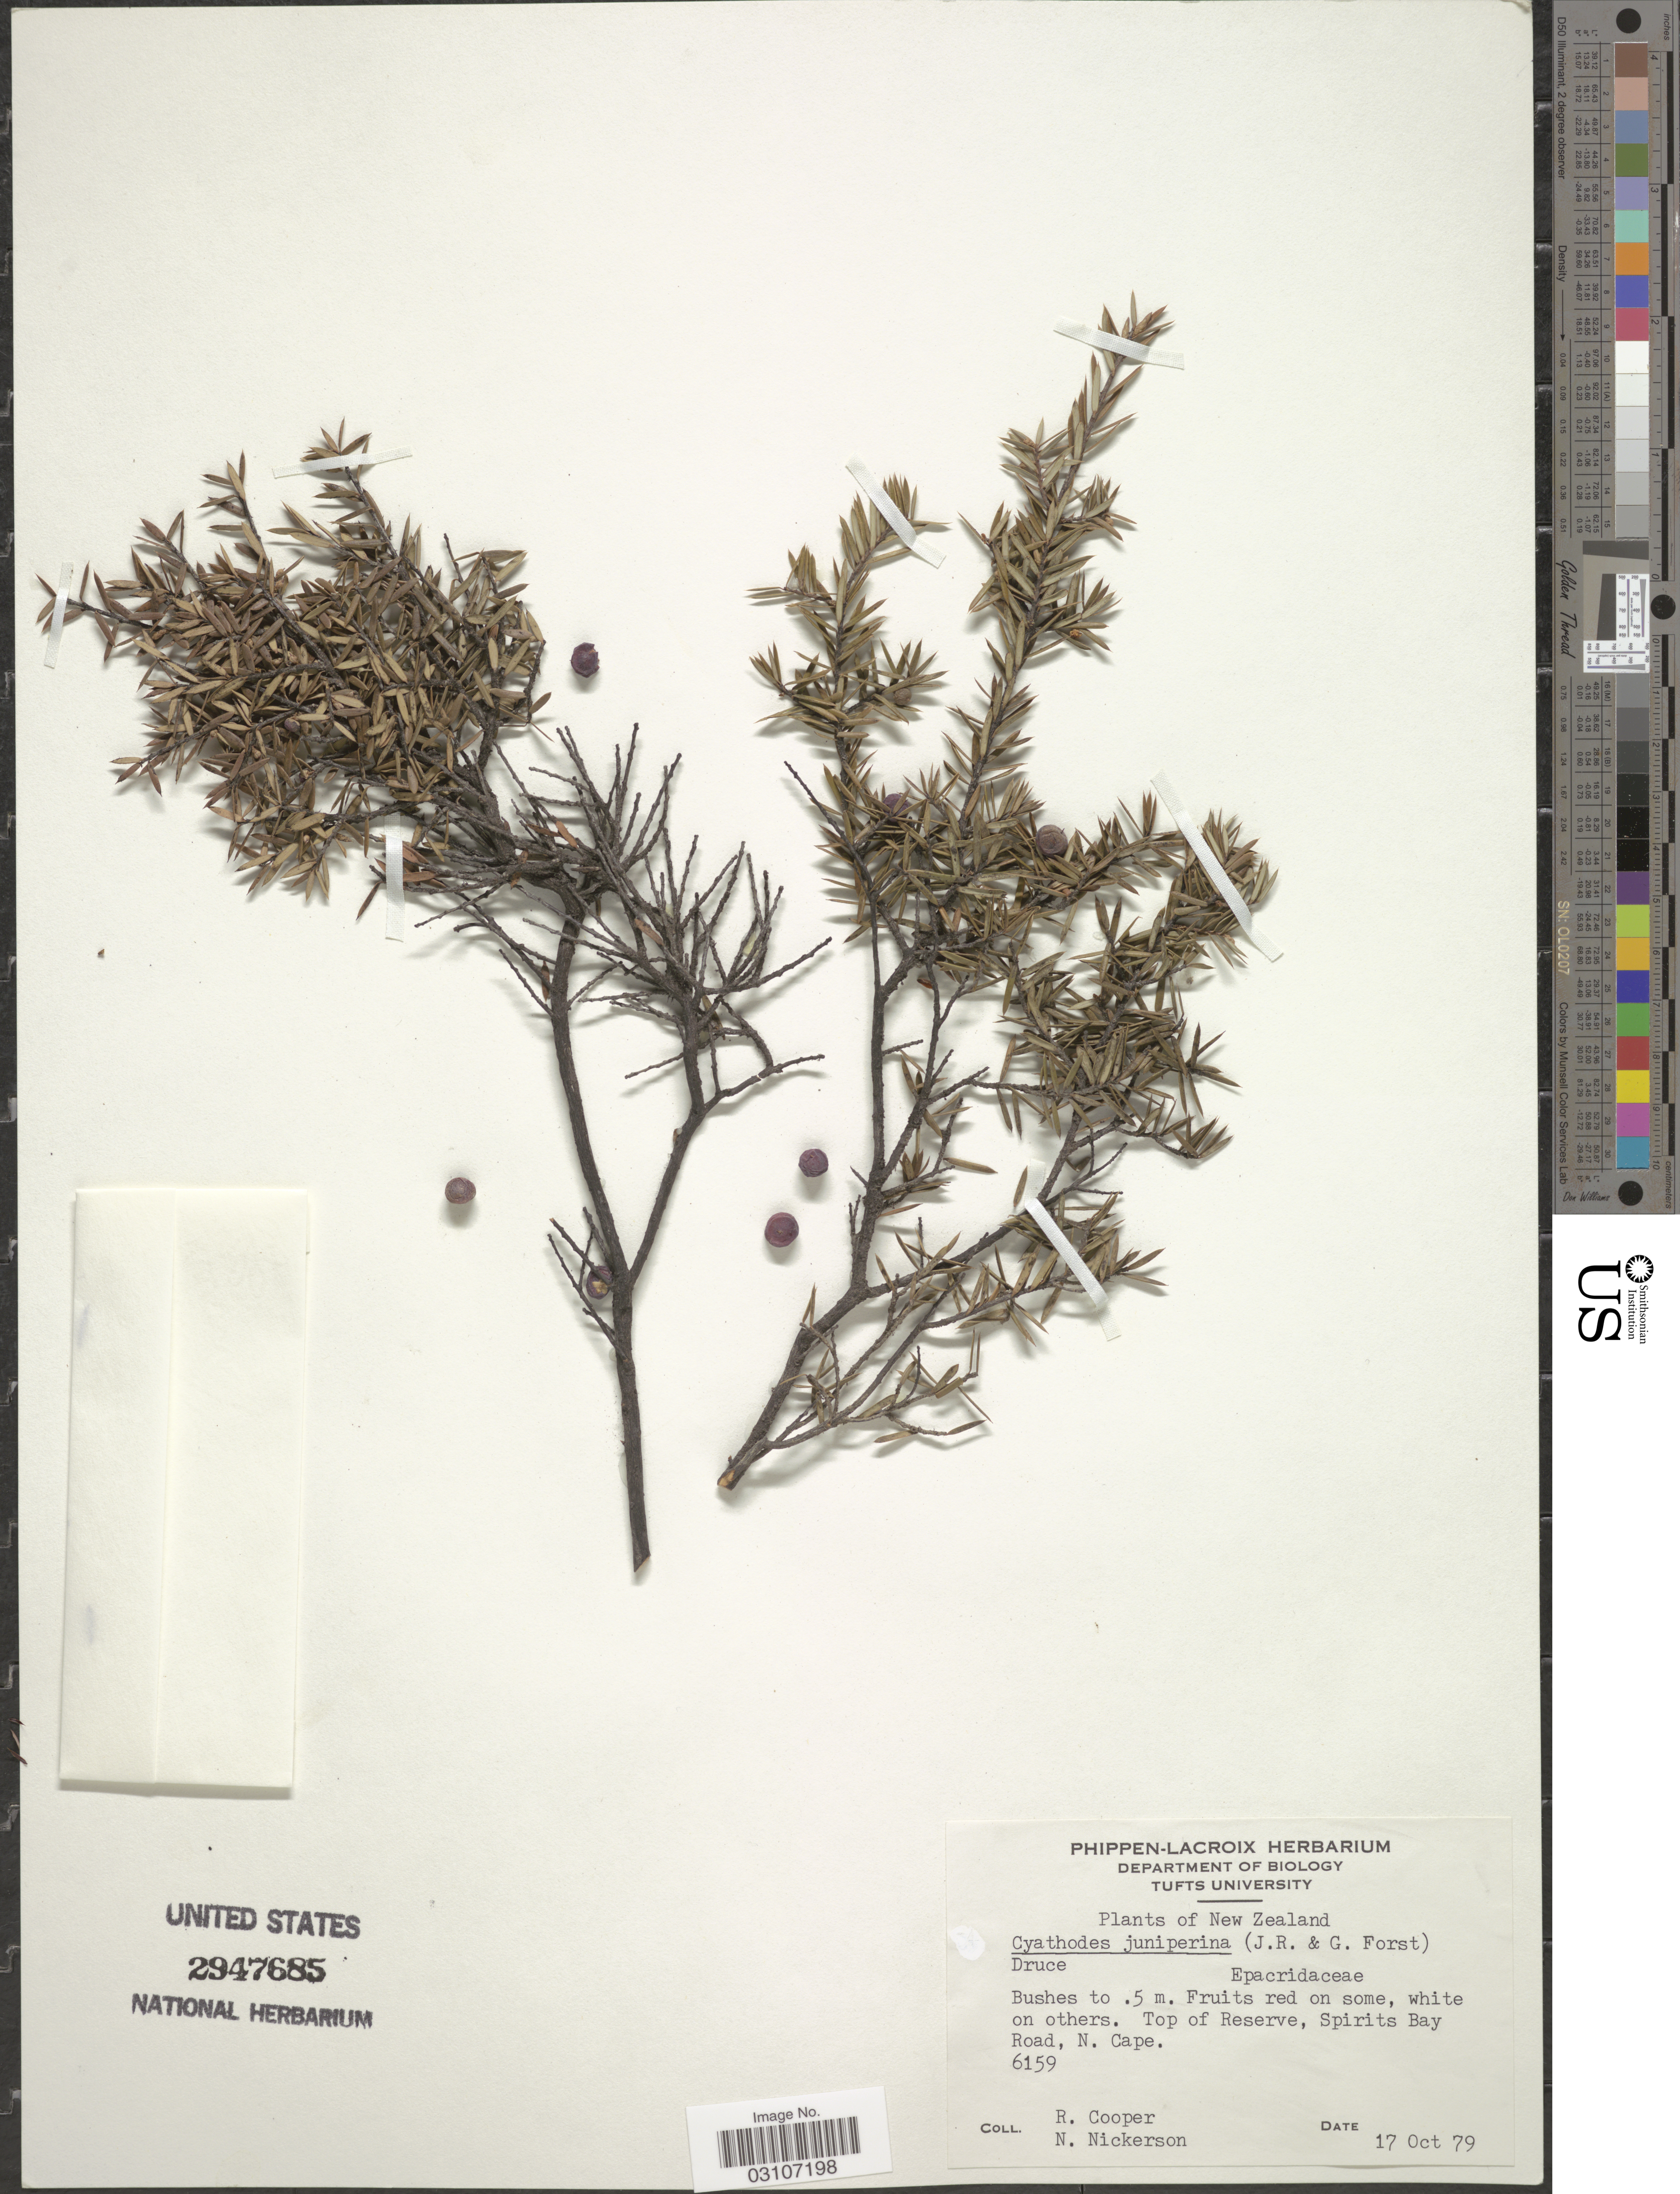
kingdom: Plantae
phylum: Tracheophyta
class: Magnoliopsida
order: Ericales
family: Ericaceae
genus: Cyathodes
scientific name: Cyathodes juniperina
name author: Druce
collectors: R. Cooper & N. Nickerson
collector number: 6159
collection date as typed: Transcribed d/m/y: 17/10/79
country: New Zealand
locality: Top of Reserve, Spirits Bay Road, N. Cape.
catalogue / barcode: US 2947685